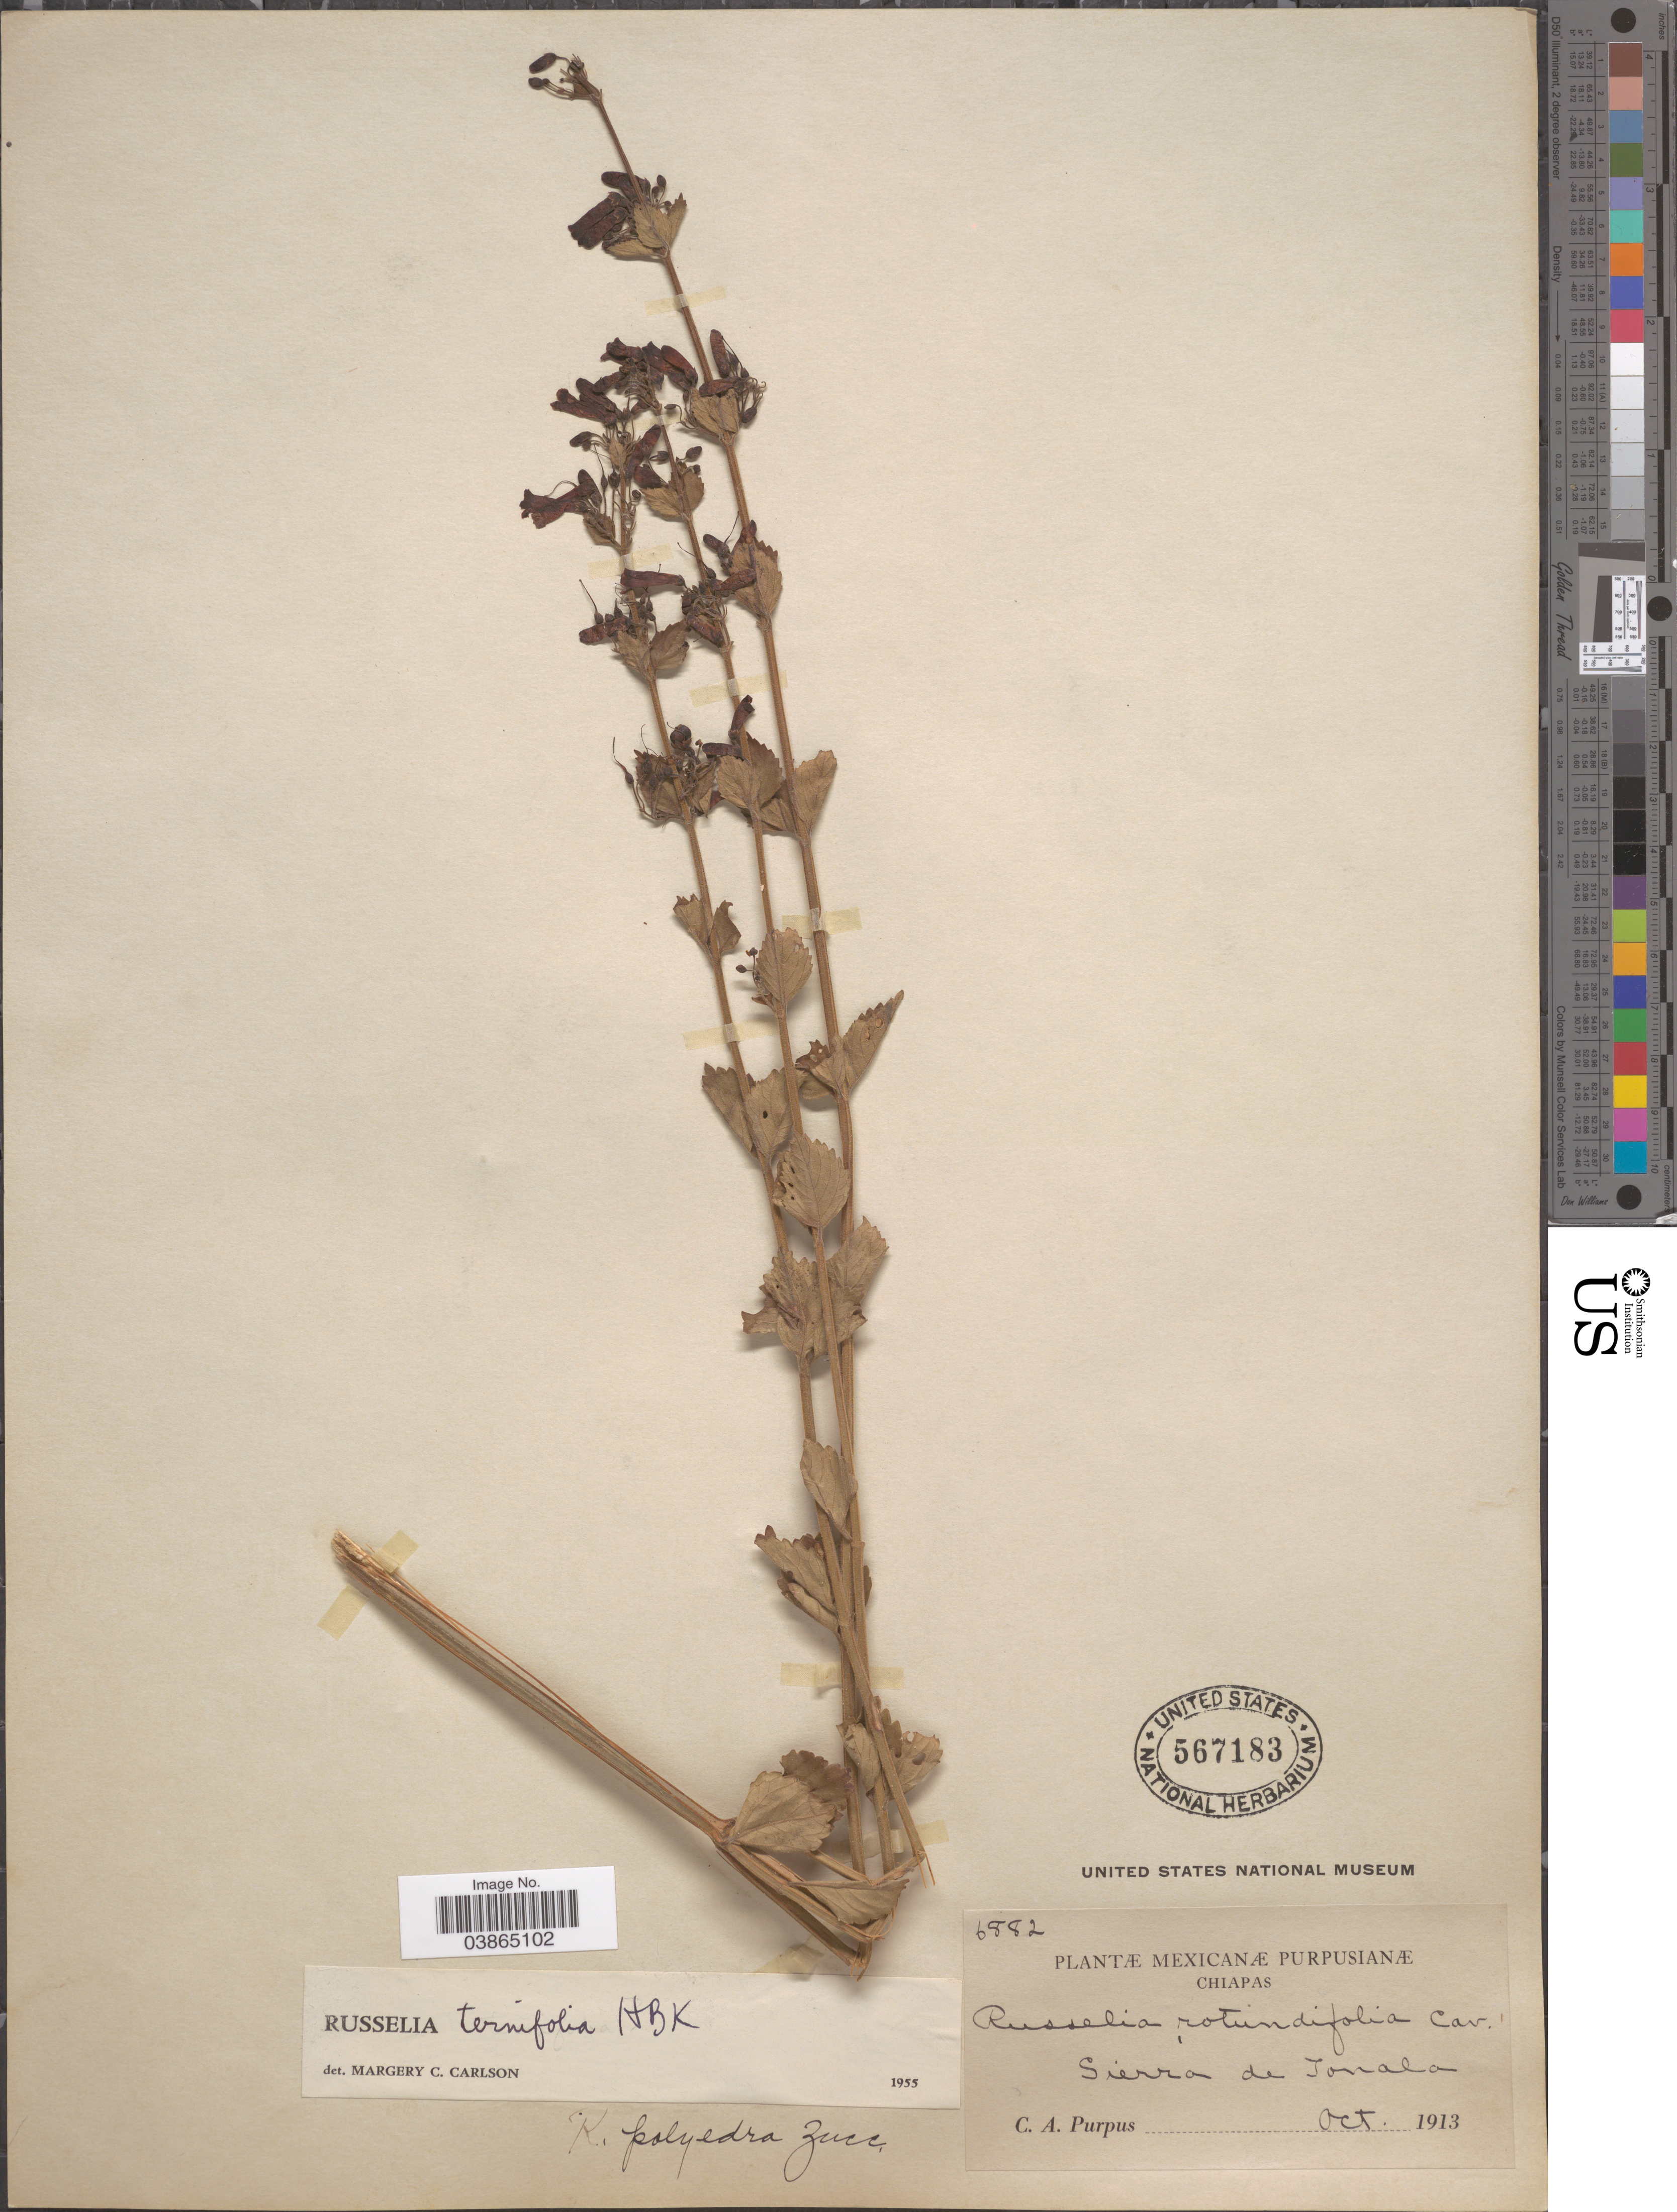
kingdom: Plantae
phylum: Tracheophyta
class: Magnoliopsida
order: Lamiales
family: Plantaginaceae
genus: Russelia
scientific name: Russelia ternifolia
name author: Kunth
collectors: C. A. Purpus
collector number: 6882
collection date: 1913-10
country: Mexico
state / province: Chiapas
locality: Sierra de Tonala.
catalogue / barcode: US 567183